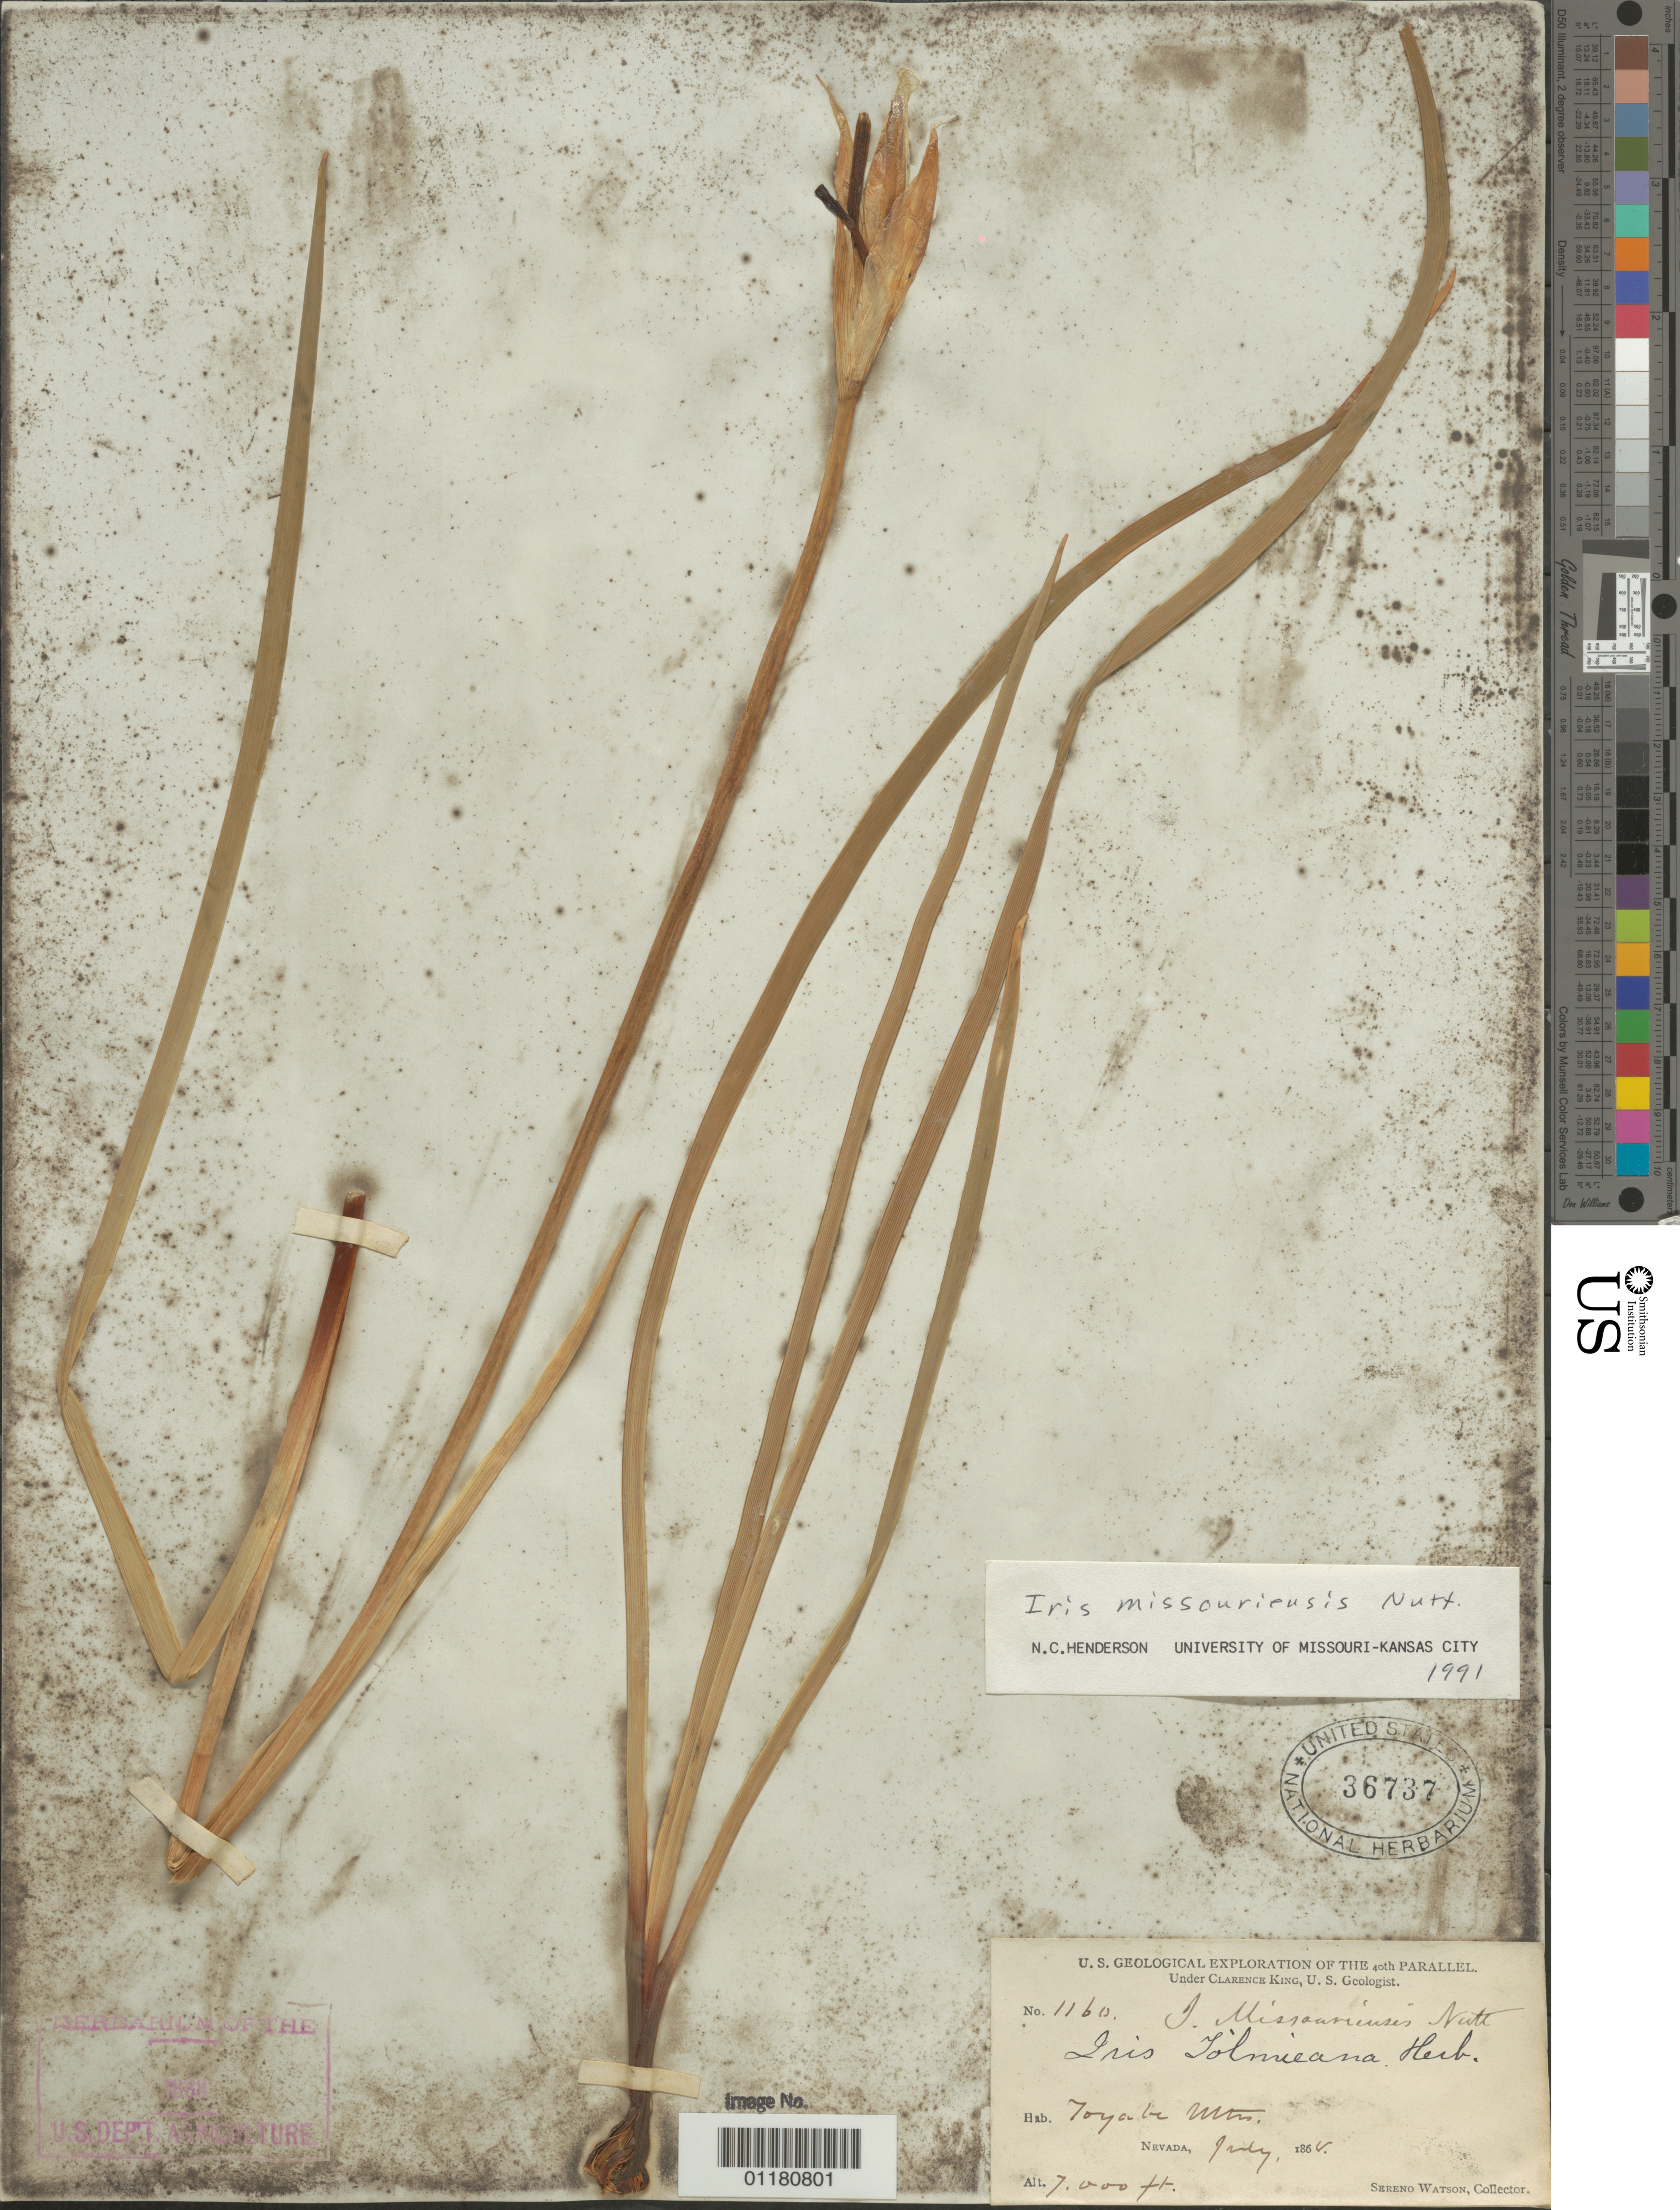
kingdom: Plantae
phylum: Tracheophyta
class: Liliopsida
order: Asparagales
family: Iridaceae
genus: Iris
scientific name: Iris missouriensis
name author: Nutt.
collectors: S. Watson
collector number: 1160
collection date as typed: Jul 1868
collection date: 1868-07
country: United States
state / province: Nevada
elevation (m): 2134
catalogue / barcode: US 36737